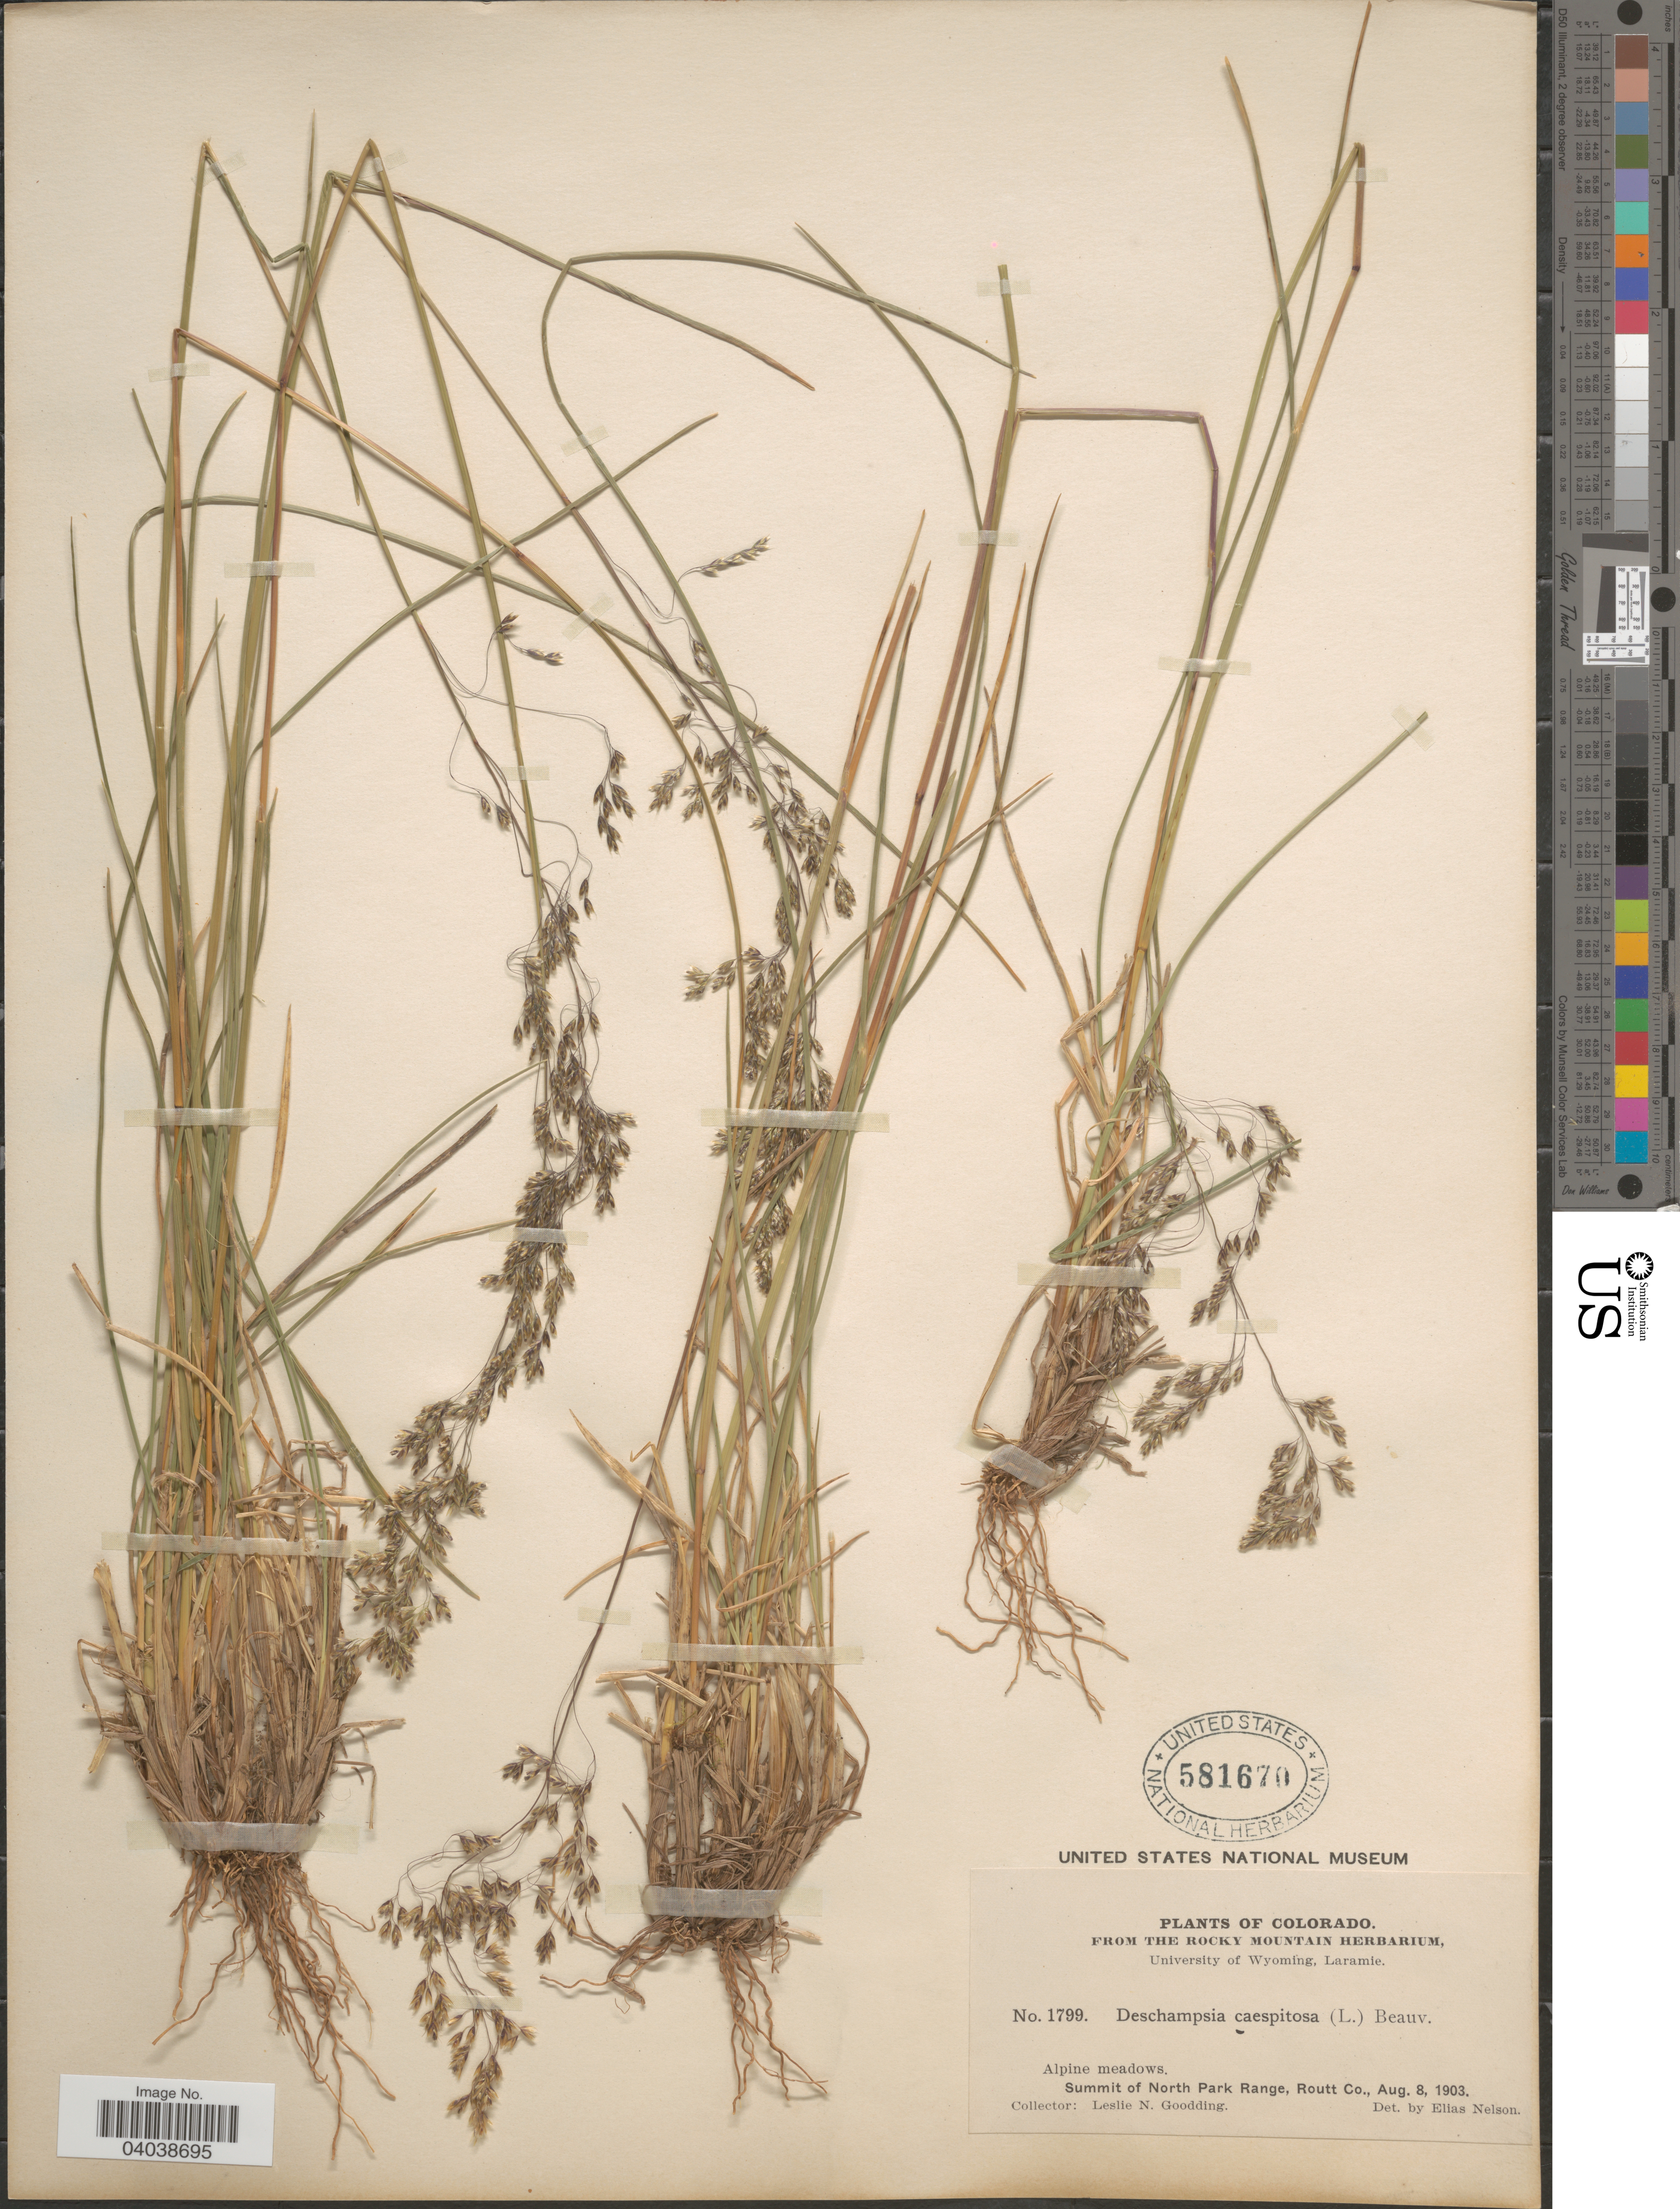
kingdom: Plantae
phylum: Tracheophyta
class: Liliopsida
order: Poales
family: Poaceae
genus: Deschampsia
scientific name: Deschampsia cespitosa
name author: (L.) P. Beauv.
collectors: L. N. Goodding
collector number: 1799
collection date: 1903-08-08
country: United States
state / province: Colorado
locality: Summit of North Park Range, Routt Co.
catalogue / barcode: US 581670